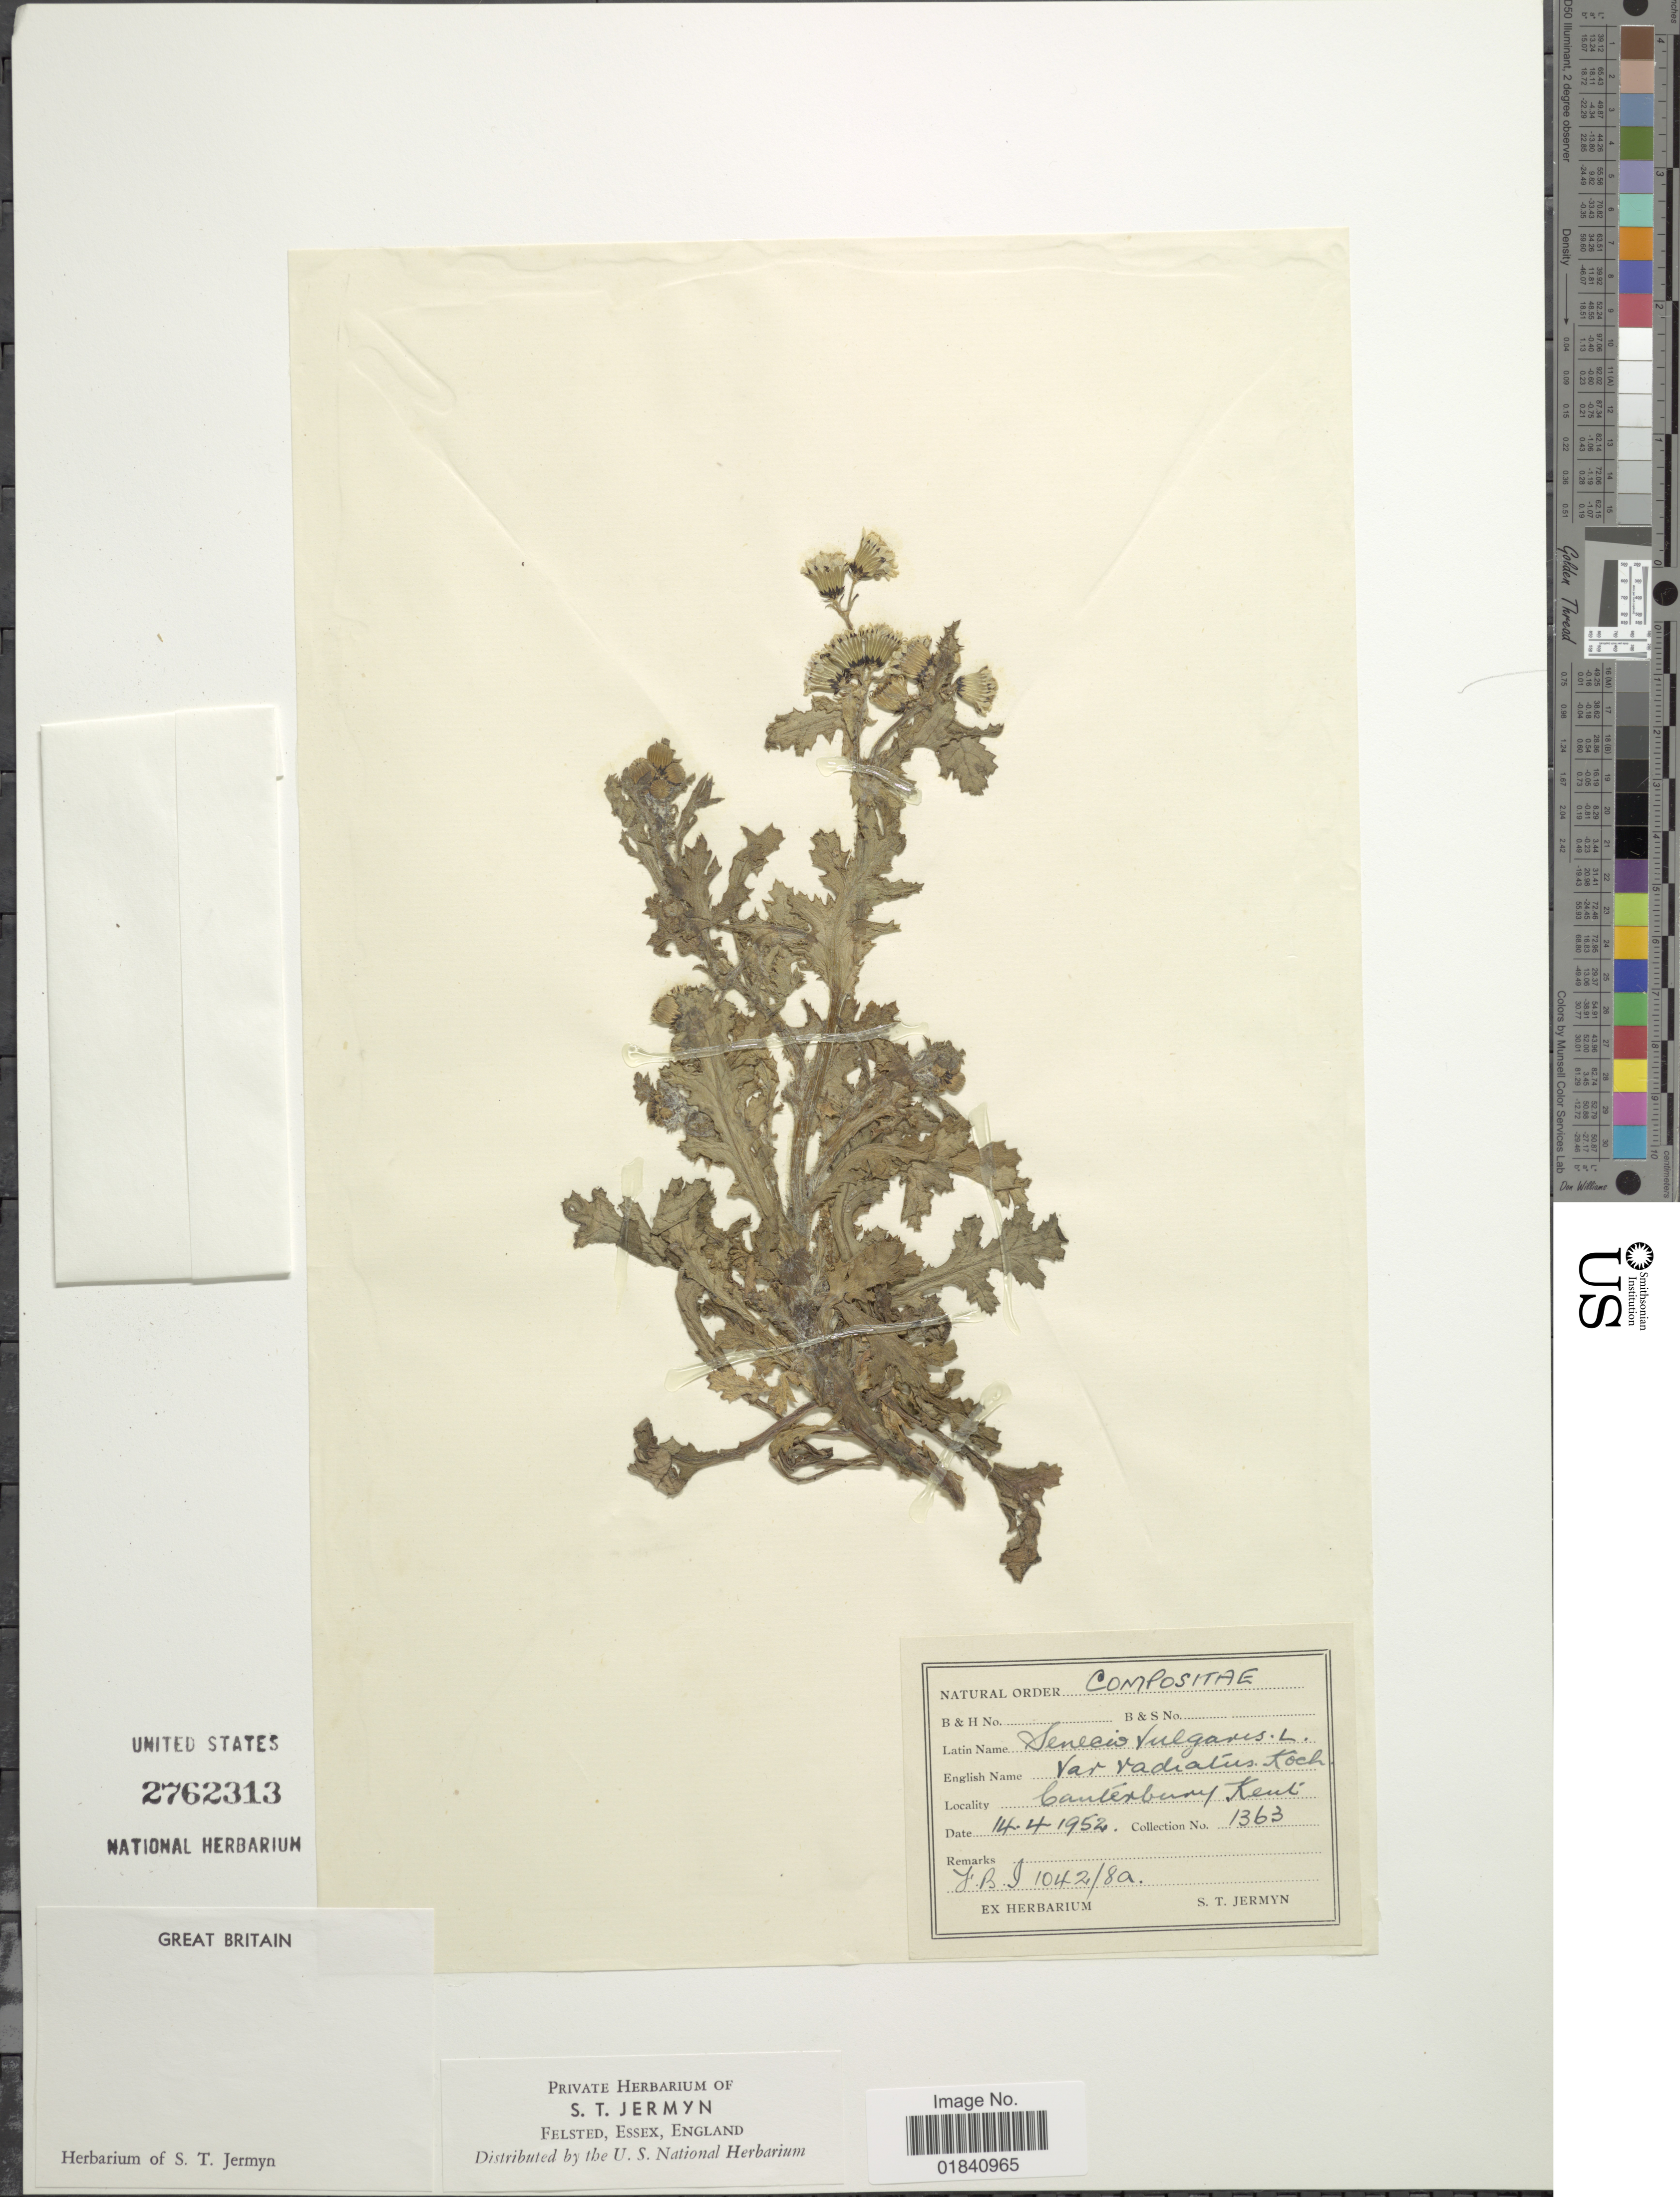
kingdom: Plantae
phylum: Tracheophyta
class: Magnoliopsida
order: Asterales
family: Asteraceae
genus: Senecio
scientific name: Senecio vulgaris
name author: L.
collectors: ex herb. S. T. Jermyn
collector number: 1363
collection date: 1952-04-14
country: New Zealand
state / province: Canterbury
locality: Kent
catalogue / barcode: US 2762313